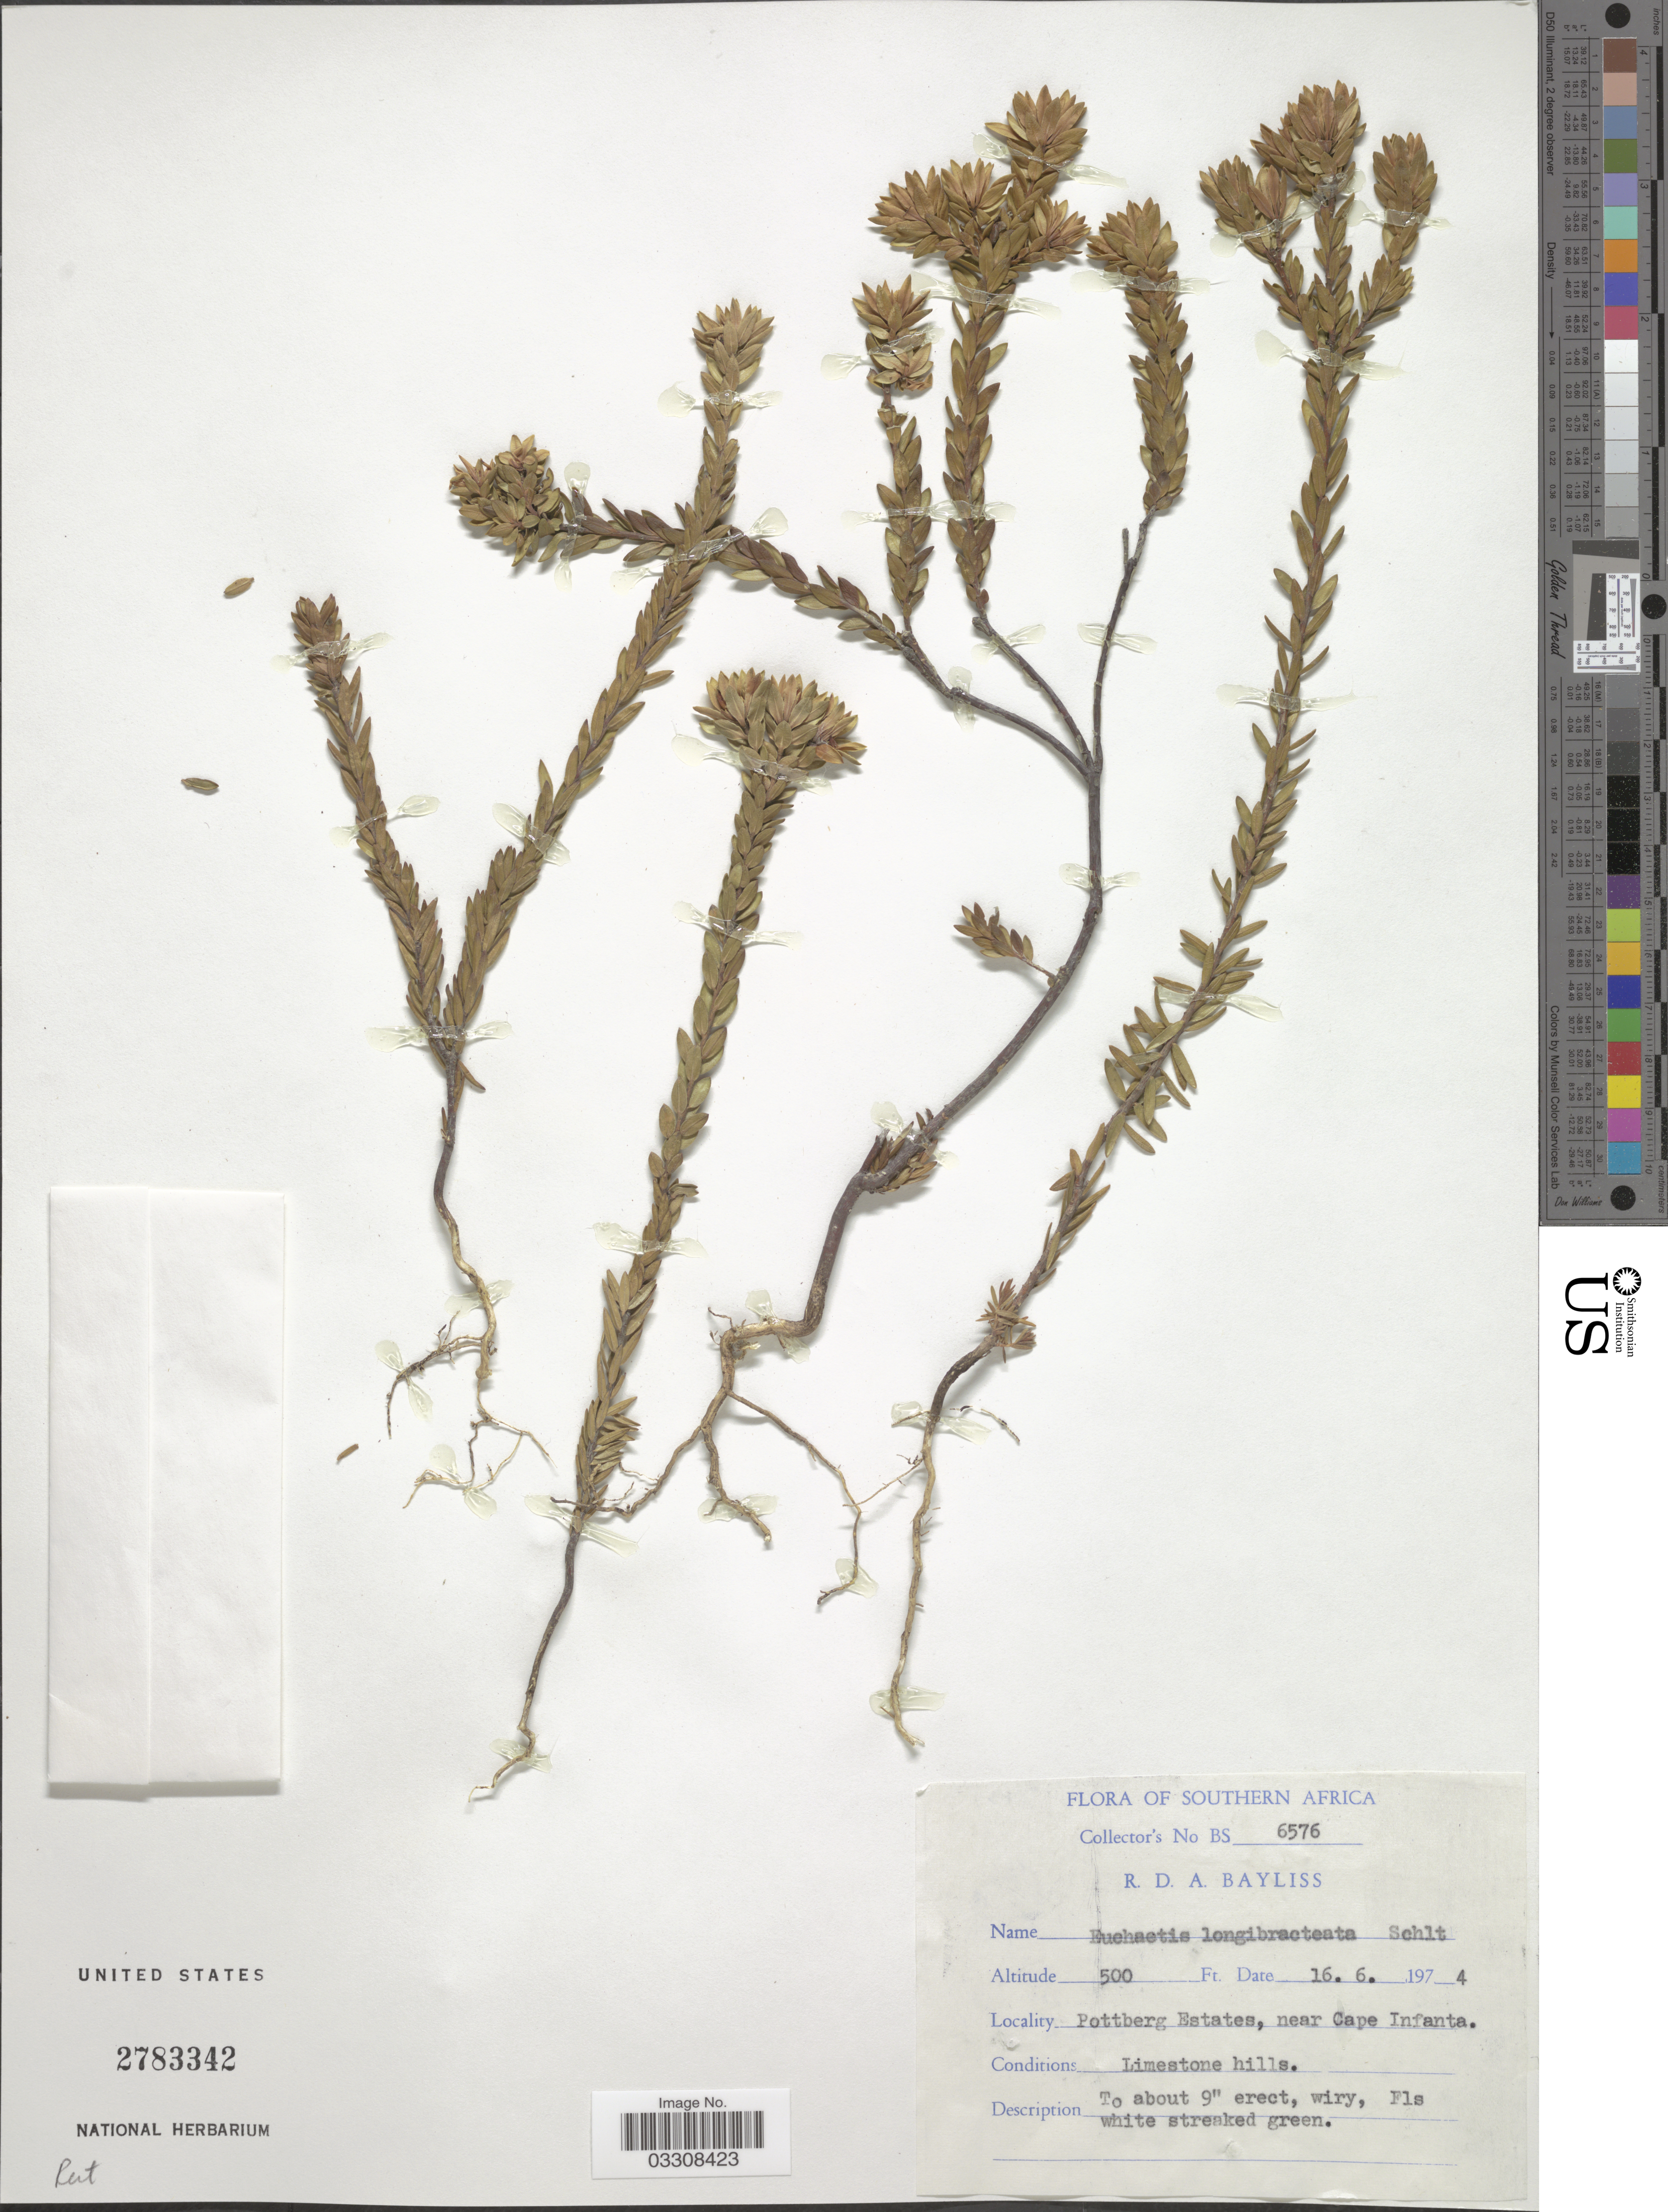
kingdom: Plantae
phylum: Tracheophyta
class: Magnoliopsida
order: Sapindales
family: Rutaceae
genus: Euchaetis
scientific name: Euchaetis longibracteata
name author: Schltr.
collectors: R. Bayliss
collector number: BS6576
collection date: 1974-06-16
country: South Africa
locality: Southern Africa. Pottberg Estates, near Cape Infanta.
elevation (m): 152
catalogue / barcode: US 2783342